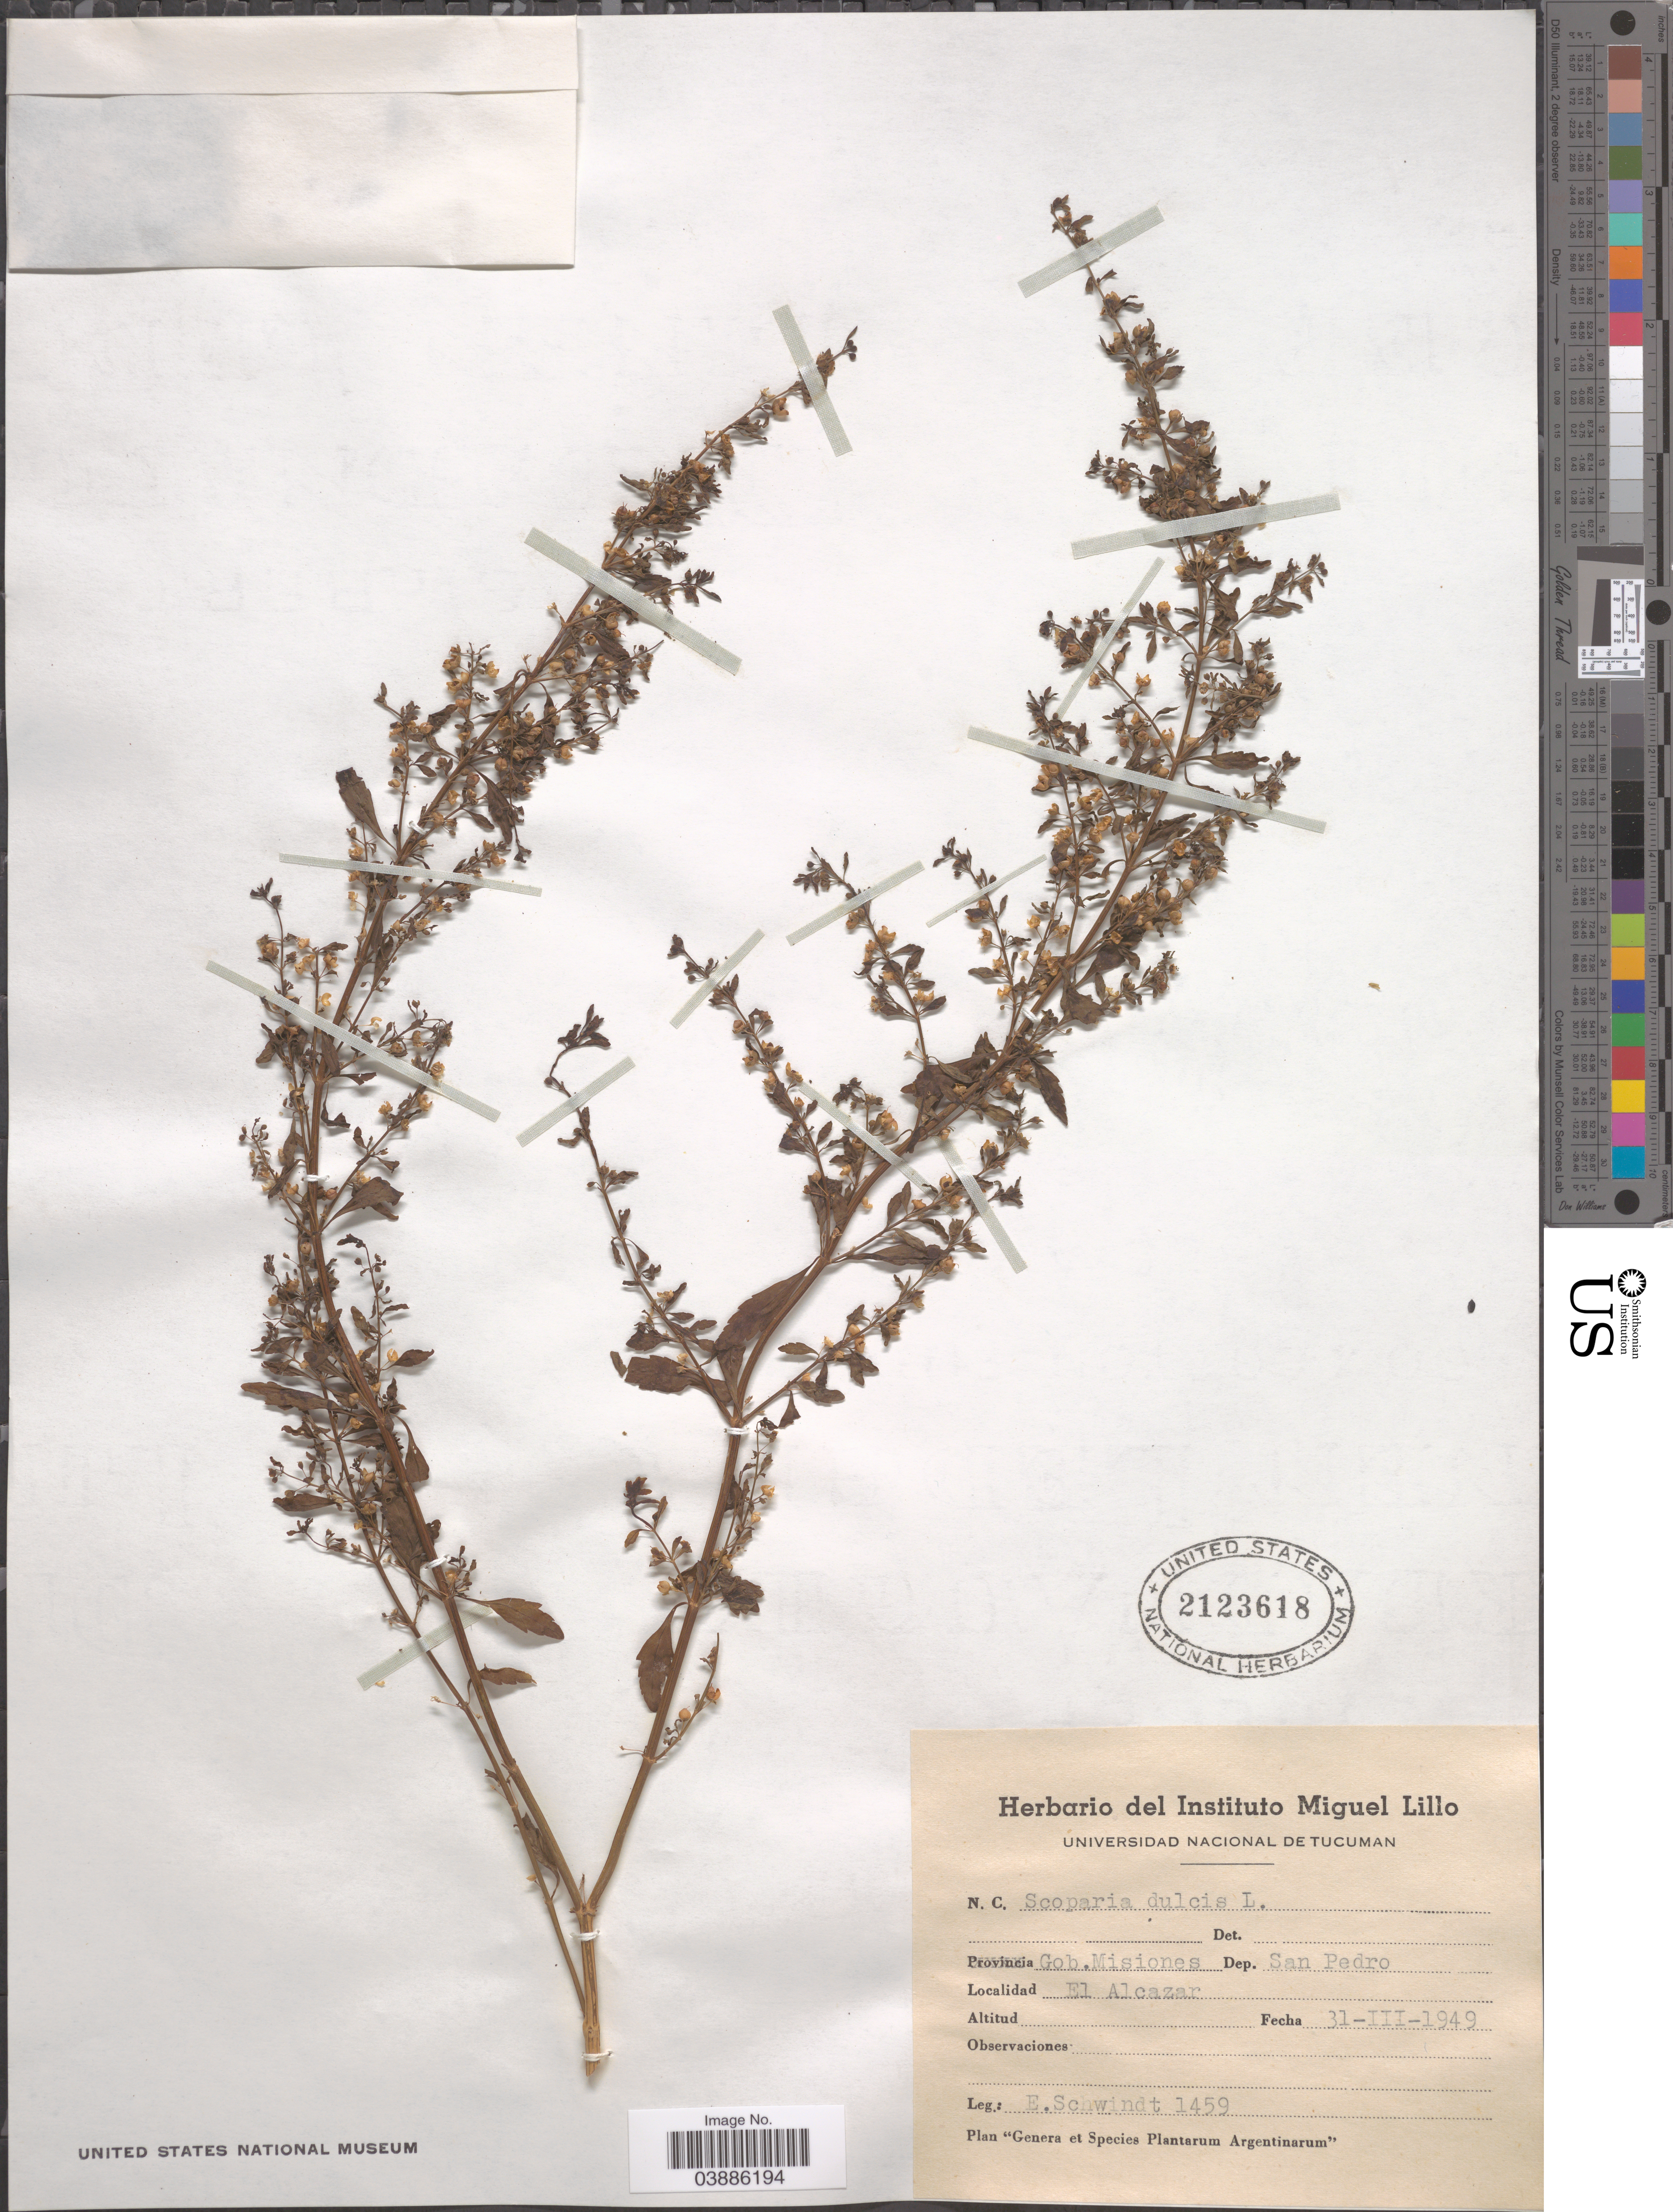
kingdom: Plantae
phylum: Tracheophyta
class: Magnoliopsida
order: Lamiales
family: Plantaginaceae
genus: Scoparia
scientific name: Scoparia dulcis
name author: L.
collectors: E. Schwindt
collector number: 1459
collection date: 1949-03-31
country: Argentina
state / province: Misiones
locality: Gob. Misiones. Dep. San Pedro. El Alcazar.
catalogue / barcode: US 2123618